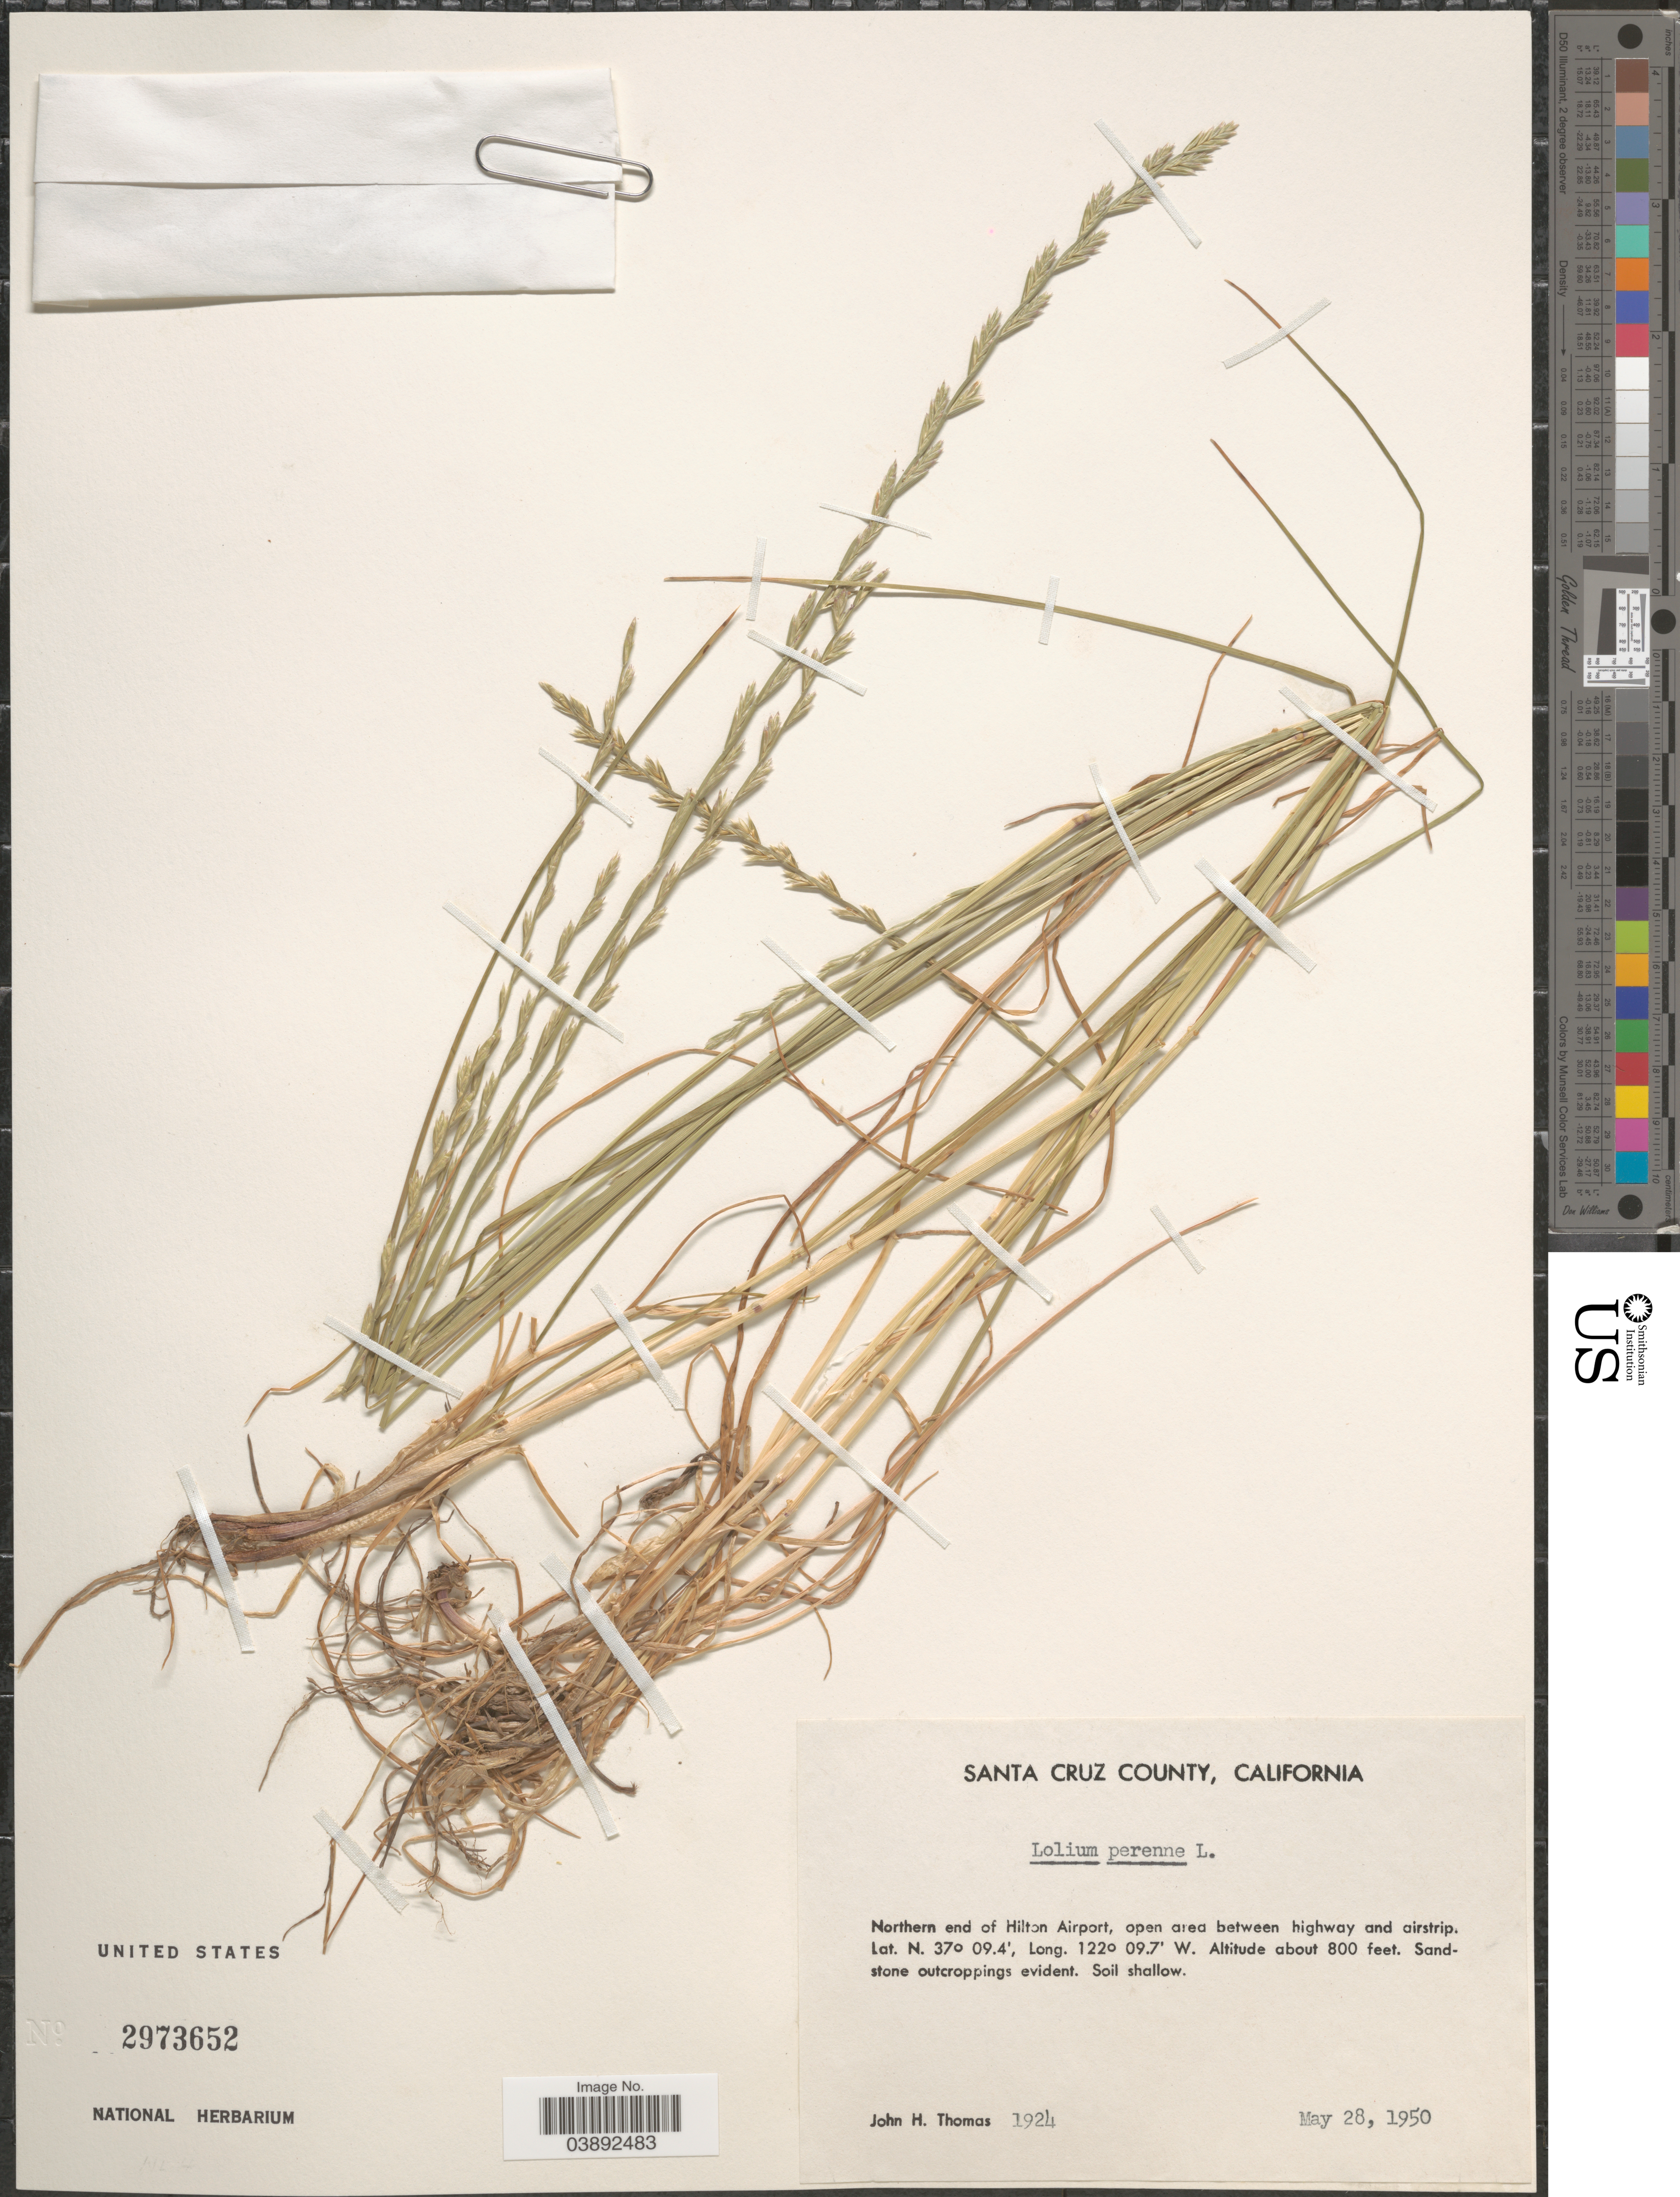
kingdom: Plantae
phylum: Tracheophyta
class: Liliopsida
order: Poales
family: Poaceae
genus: Lolium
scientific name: Lolium perenne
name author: L.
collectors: J. H. Thomas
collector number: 1924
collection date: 1950-05-28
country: United States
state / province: California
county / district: Santa Cruz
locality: Santa Cruz County. Northern end of Hilton Airport, open area between highway and airstrip.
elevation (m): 244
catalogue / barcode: US 2973652